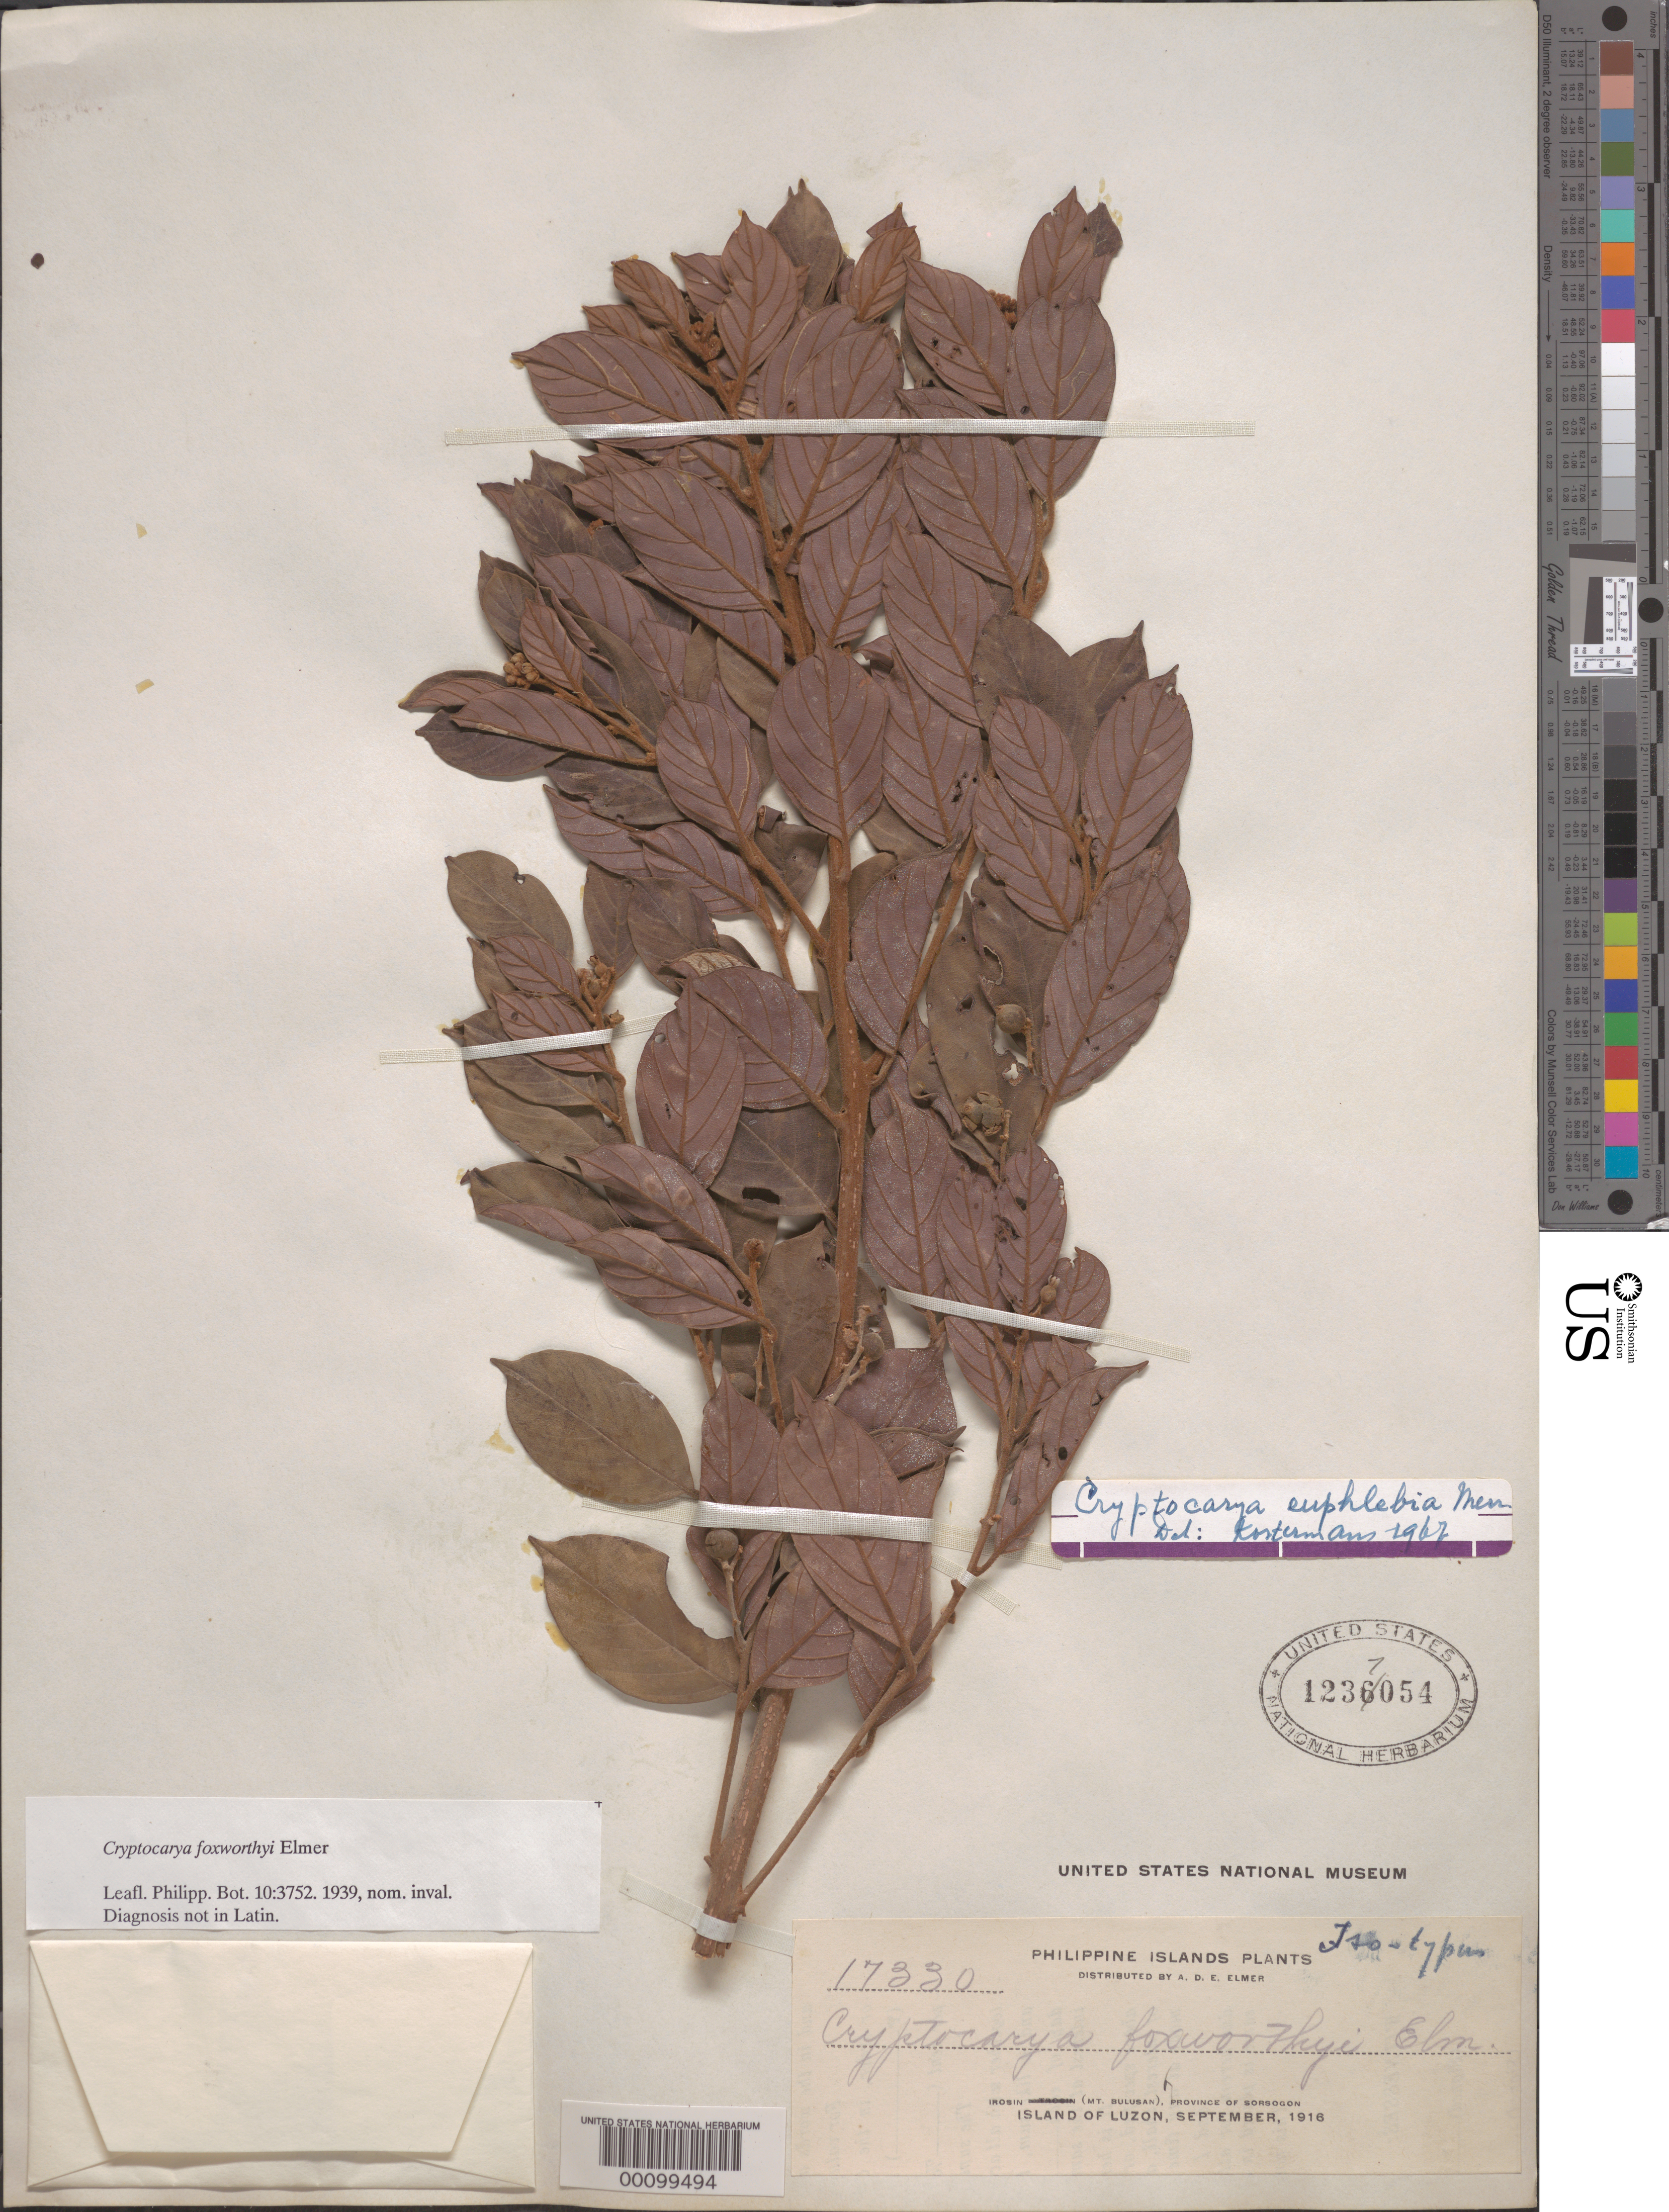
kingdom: Plantae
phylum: Tracheophyta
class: Magnoliopsida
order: Laurales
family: Lauraceae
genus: Cryptocarya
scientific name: Cryptocarya foxworthyi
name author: Elmer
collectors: A. D. E. Elmer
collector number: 17330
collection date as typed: Sep 1916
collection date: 1916-09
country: Philippines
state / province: Bicol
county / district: Sorsogon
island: Luzon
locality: Irosin, Mt. Bulusan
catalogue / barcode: US 1237054